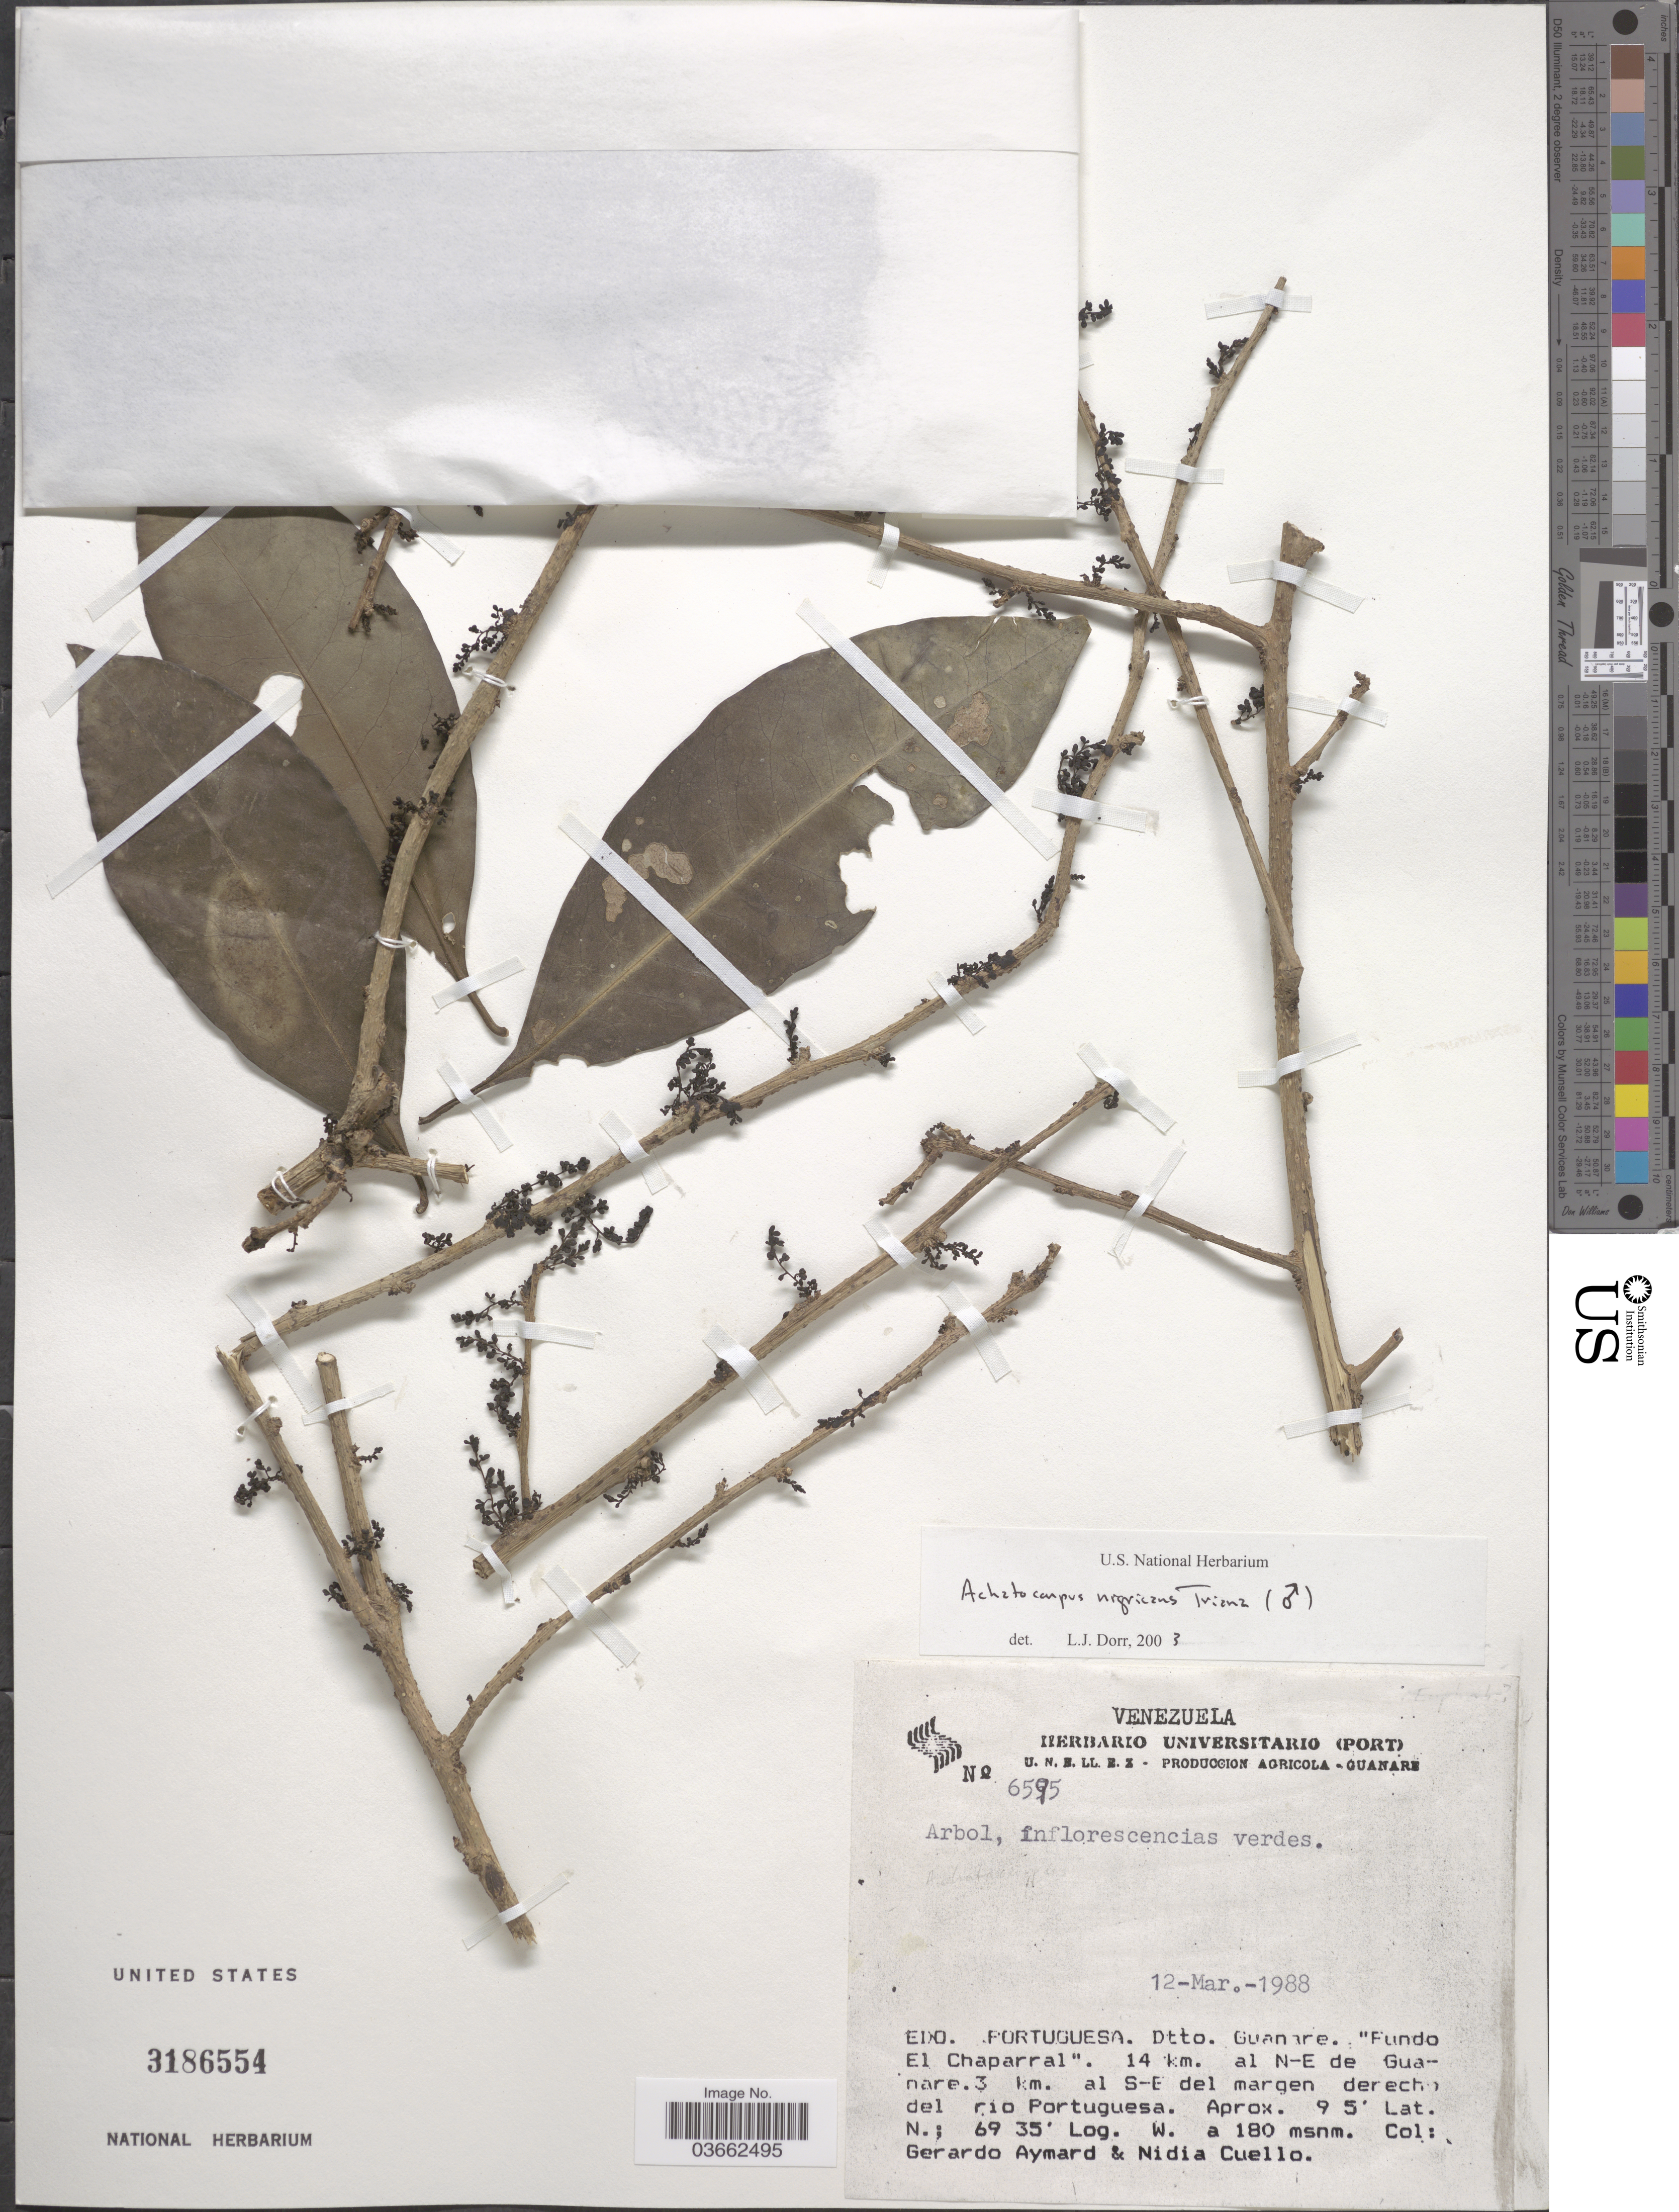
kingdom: Plantae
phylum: Tracheophyta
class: Magnoliopsida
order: Caryophyllales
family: Achatocarpaceae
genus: Achatocarpus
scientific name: Achatocarpus nigricans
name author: Triana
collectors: G. A. Aymard & N. L. Cuello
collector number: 6595*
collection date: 1988-03-12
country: Venezuela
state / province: Portuguesa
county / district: Guanare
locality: "Fundo El Chaparral", 14 km NE Guanare, 3 km SE margen derecho del rio Portuguesa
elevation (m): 180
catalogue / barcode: US 3186554